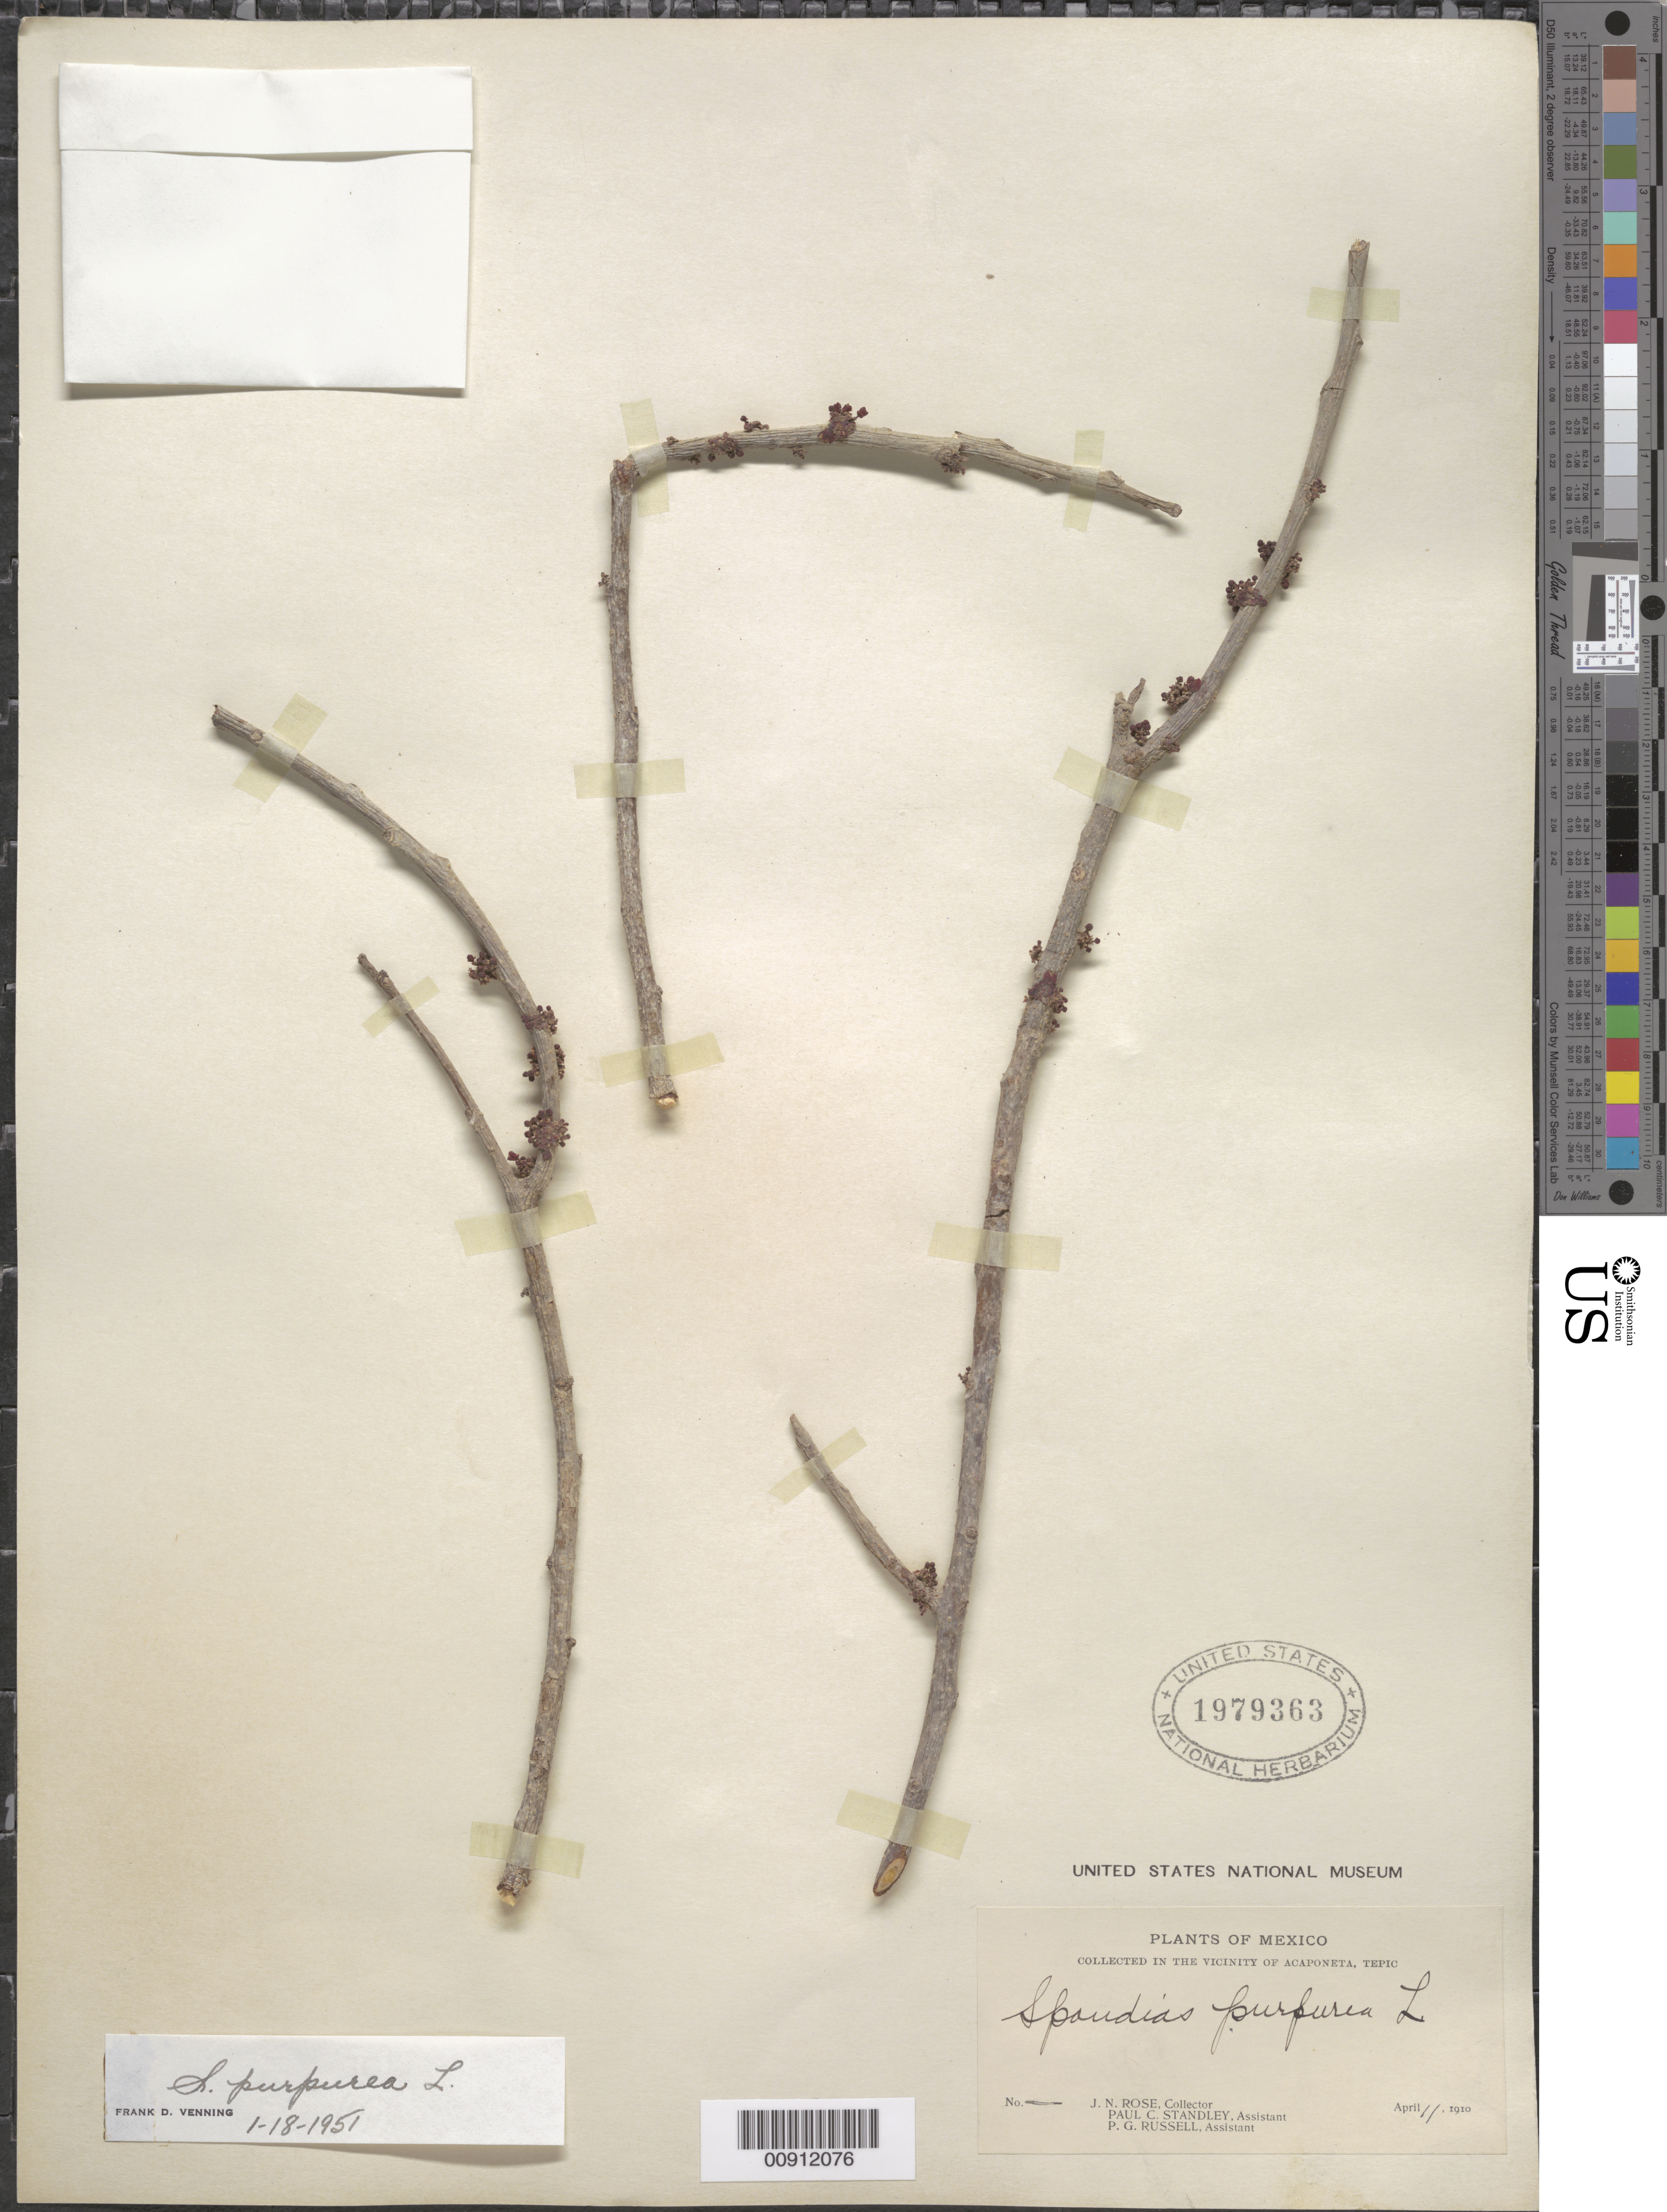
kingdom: Plantae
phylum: Tracheophyta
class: Magnoliopsida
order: Sapindales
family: Anacardiaceae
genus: Spondias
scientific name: Spondias purpurea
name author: L.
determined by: Mitchell, John D.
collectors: J. N. Rose, P. C. Standley & P. G. Russell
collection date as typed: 11 Apr 1910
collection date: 1910-04-11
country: Mexico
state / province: Nayarit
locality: Vicinity of Acaponeta, Tepic.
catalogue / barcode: US 1979363